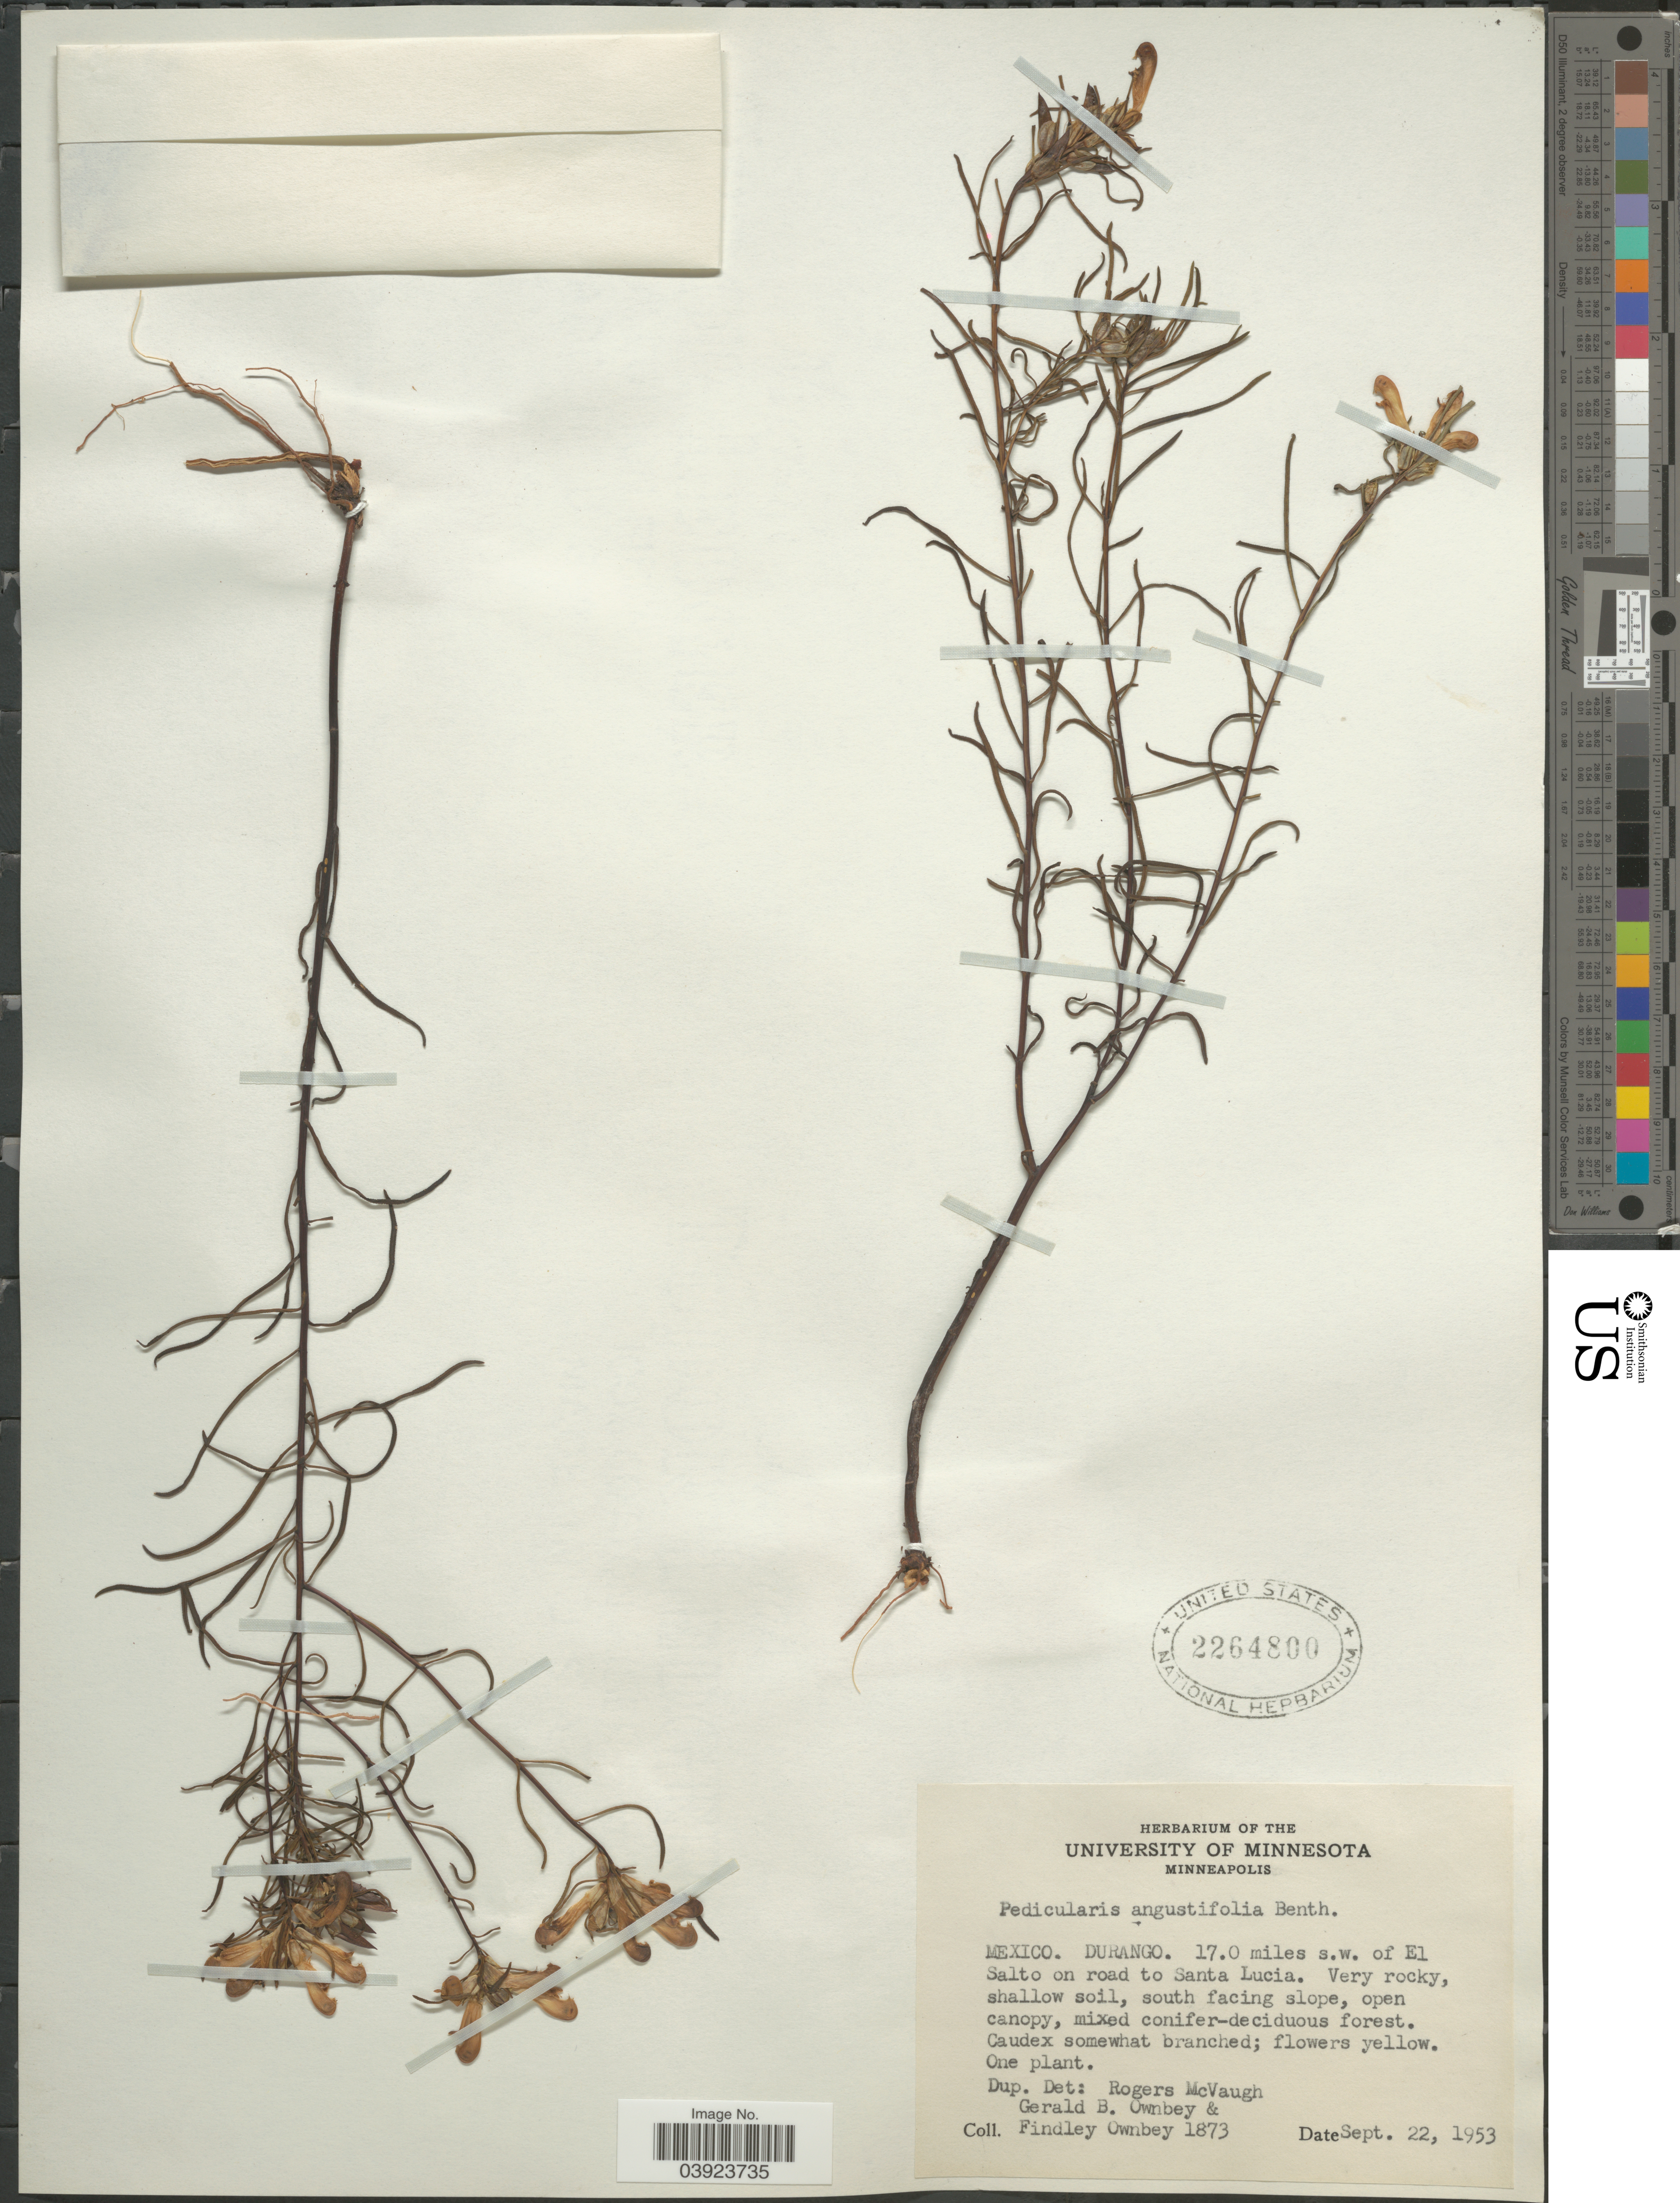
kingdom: Plantae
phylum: Tracheophyta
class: Magnoliopsida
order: Lamiales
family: Orobanchaceae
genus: Pedicularis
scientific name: Pedicularis angustifolia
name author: Benth.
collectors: G. B. Ownbey & F. Ownbey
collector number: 1873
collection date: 1953-09-22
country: Mexico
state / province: Durango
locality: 17.0 miles s.w. of El Salto on road to Santa Lucia. South facing slope.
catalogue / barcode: US 2264800